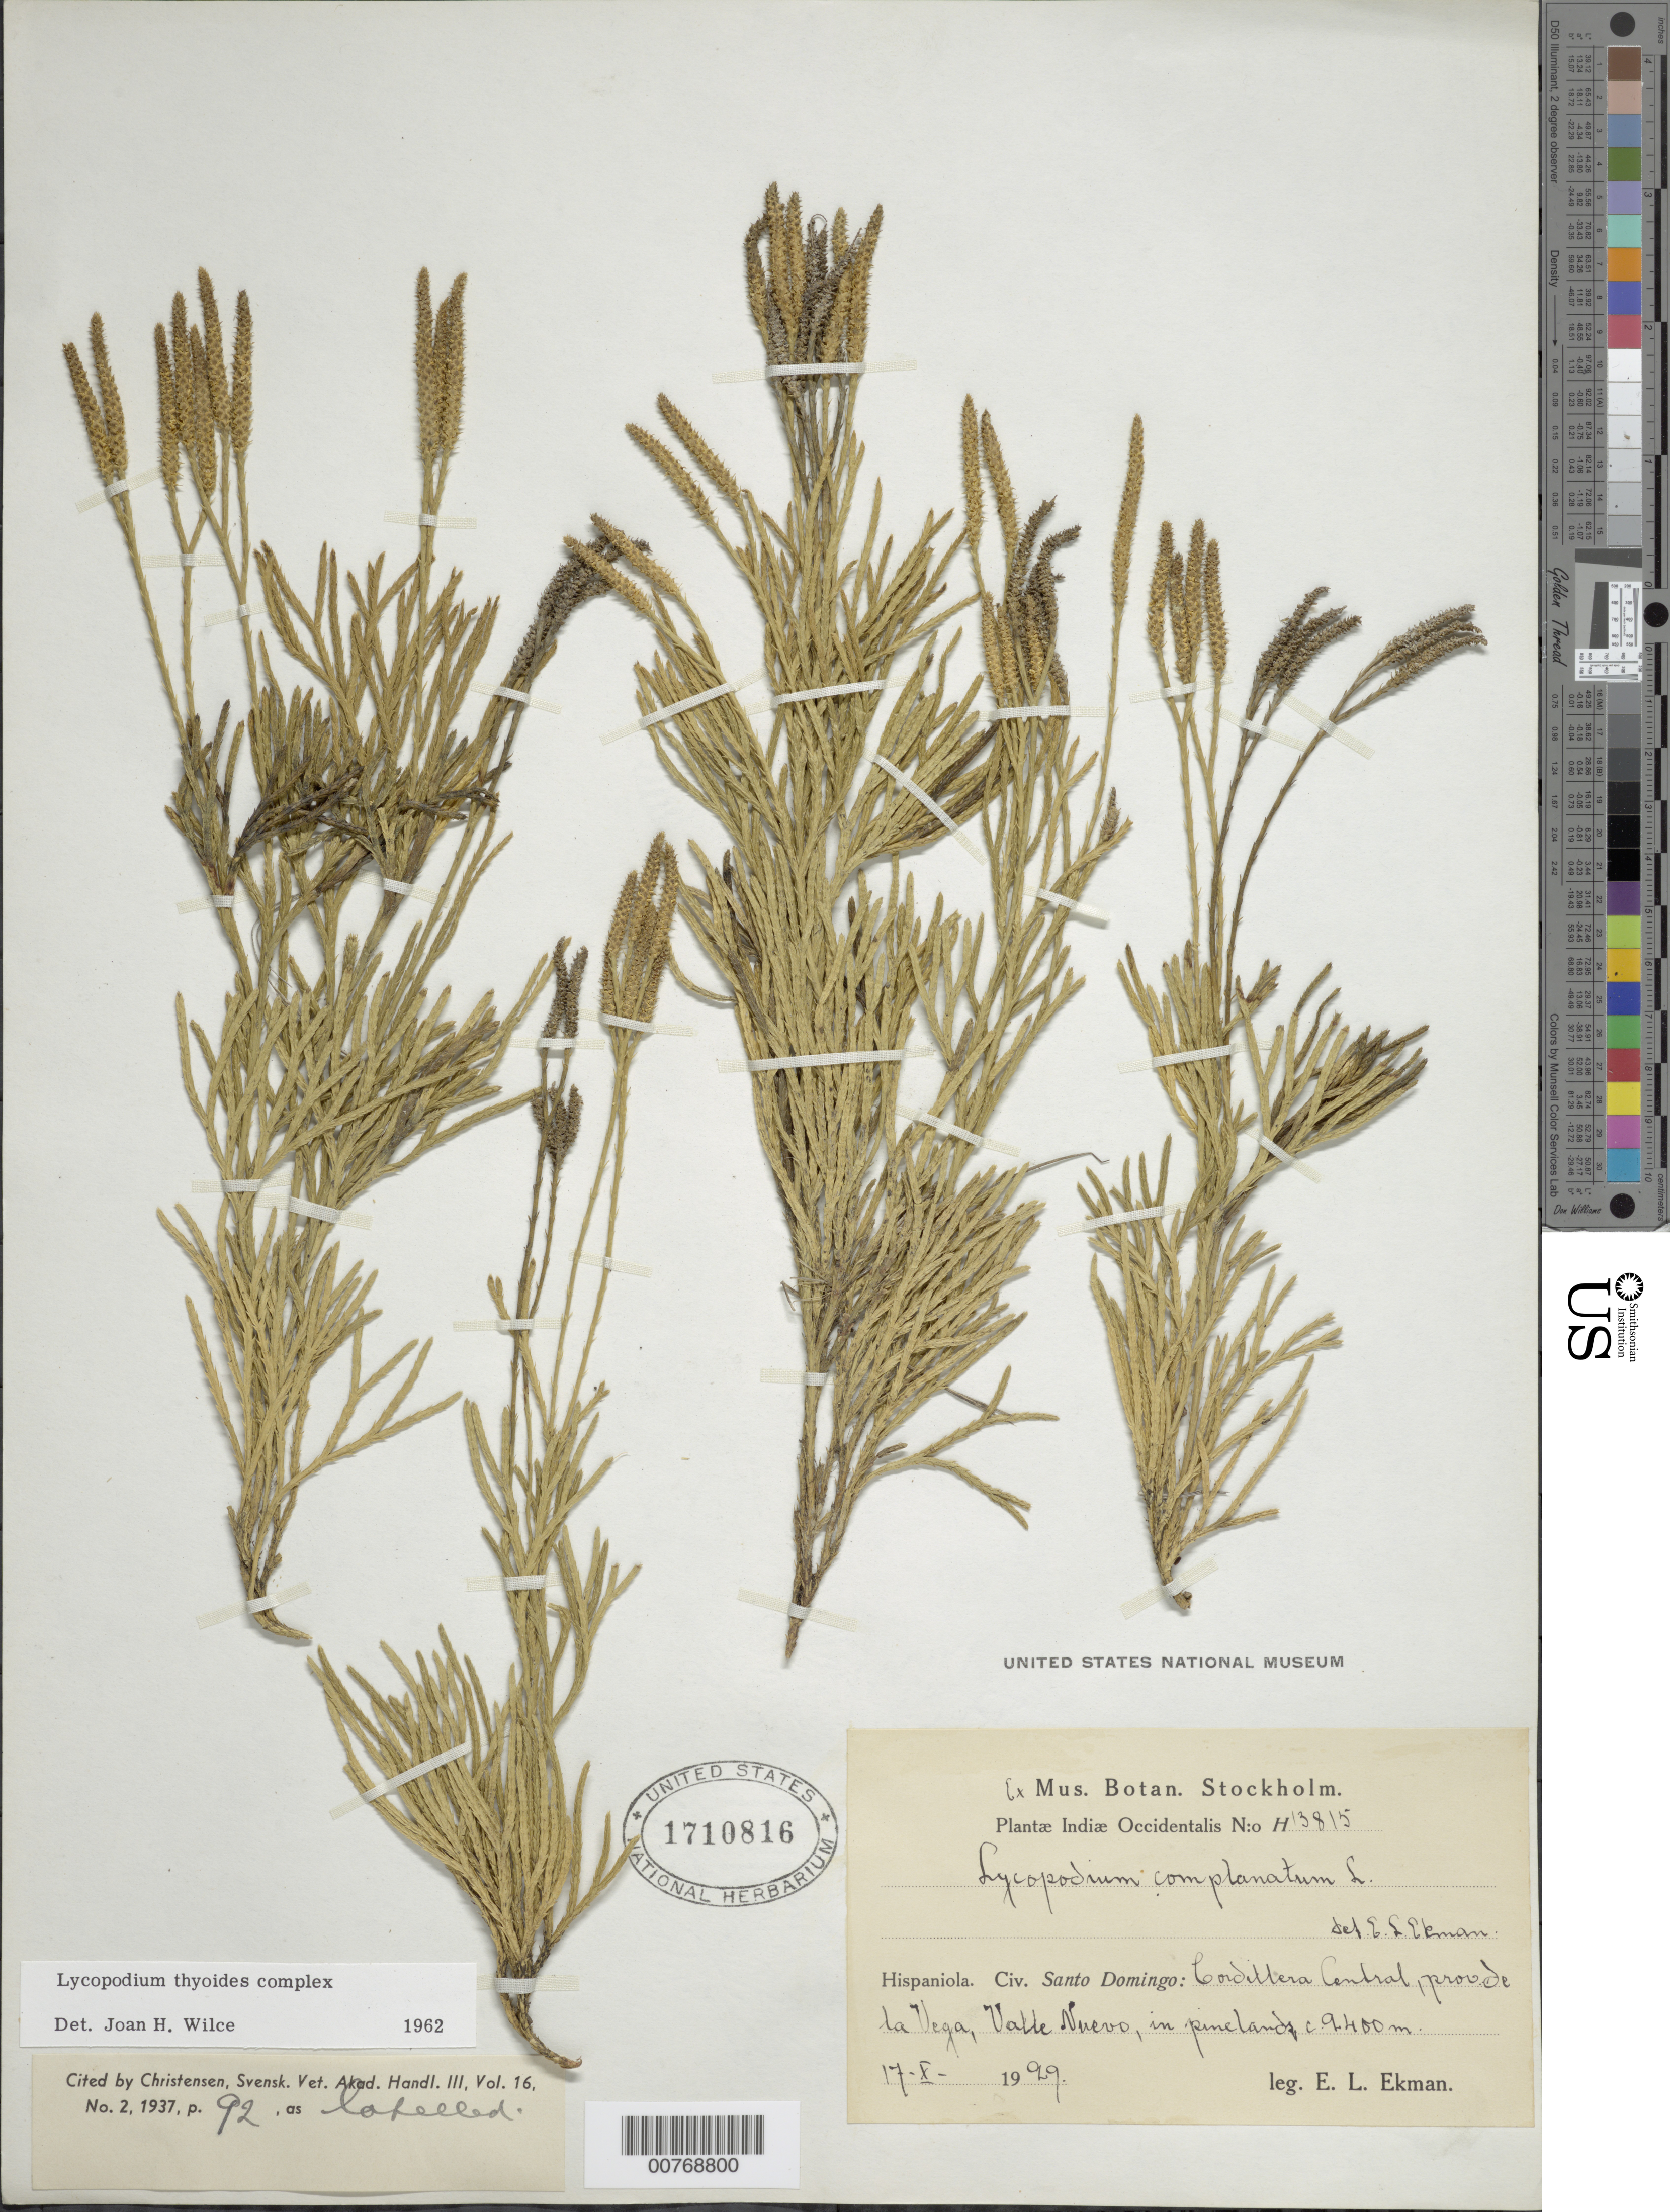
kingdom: Plantae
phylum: Tracheophyta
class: Lycopodiopsida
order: Lycopodiales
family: Lycopodiaceae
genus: Diphasiastrum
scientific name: Diphasiastrum thyoides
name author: (Humb. & Bonpl. ex Willd.) Holub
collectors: E. L. Ekman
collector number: H 13815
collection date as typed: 17 Oct 1929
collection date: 1929-10-17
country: Dominican Republic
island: Hispaniola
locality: Santo Domingo, Cordillera Central, Provincia de La Vega, Valle Nuevo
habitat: In pineland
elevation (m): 2400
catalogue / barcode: US 1710816